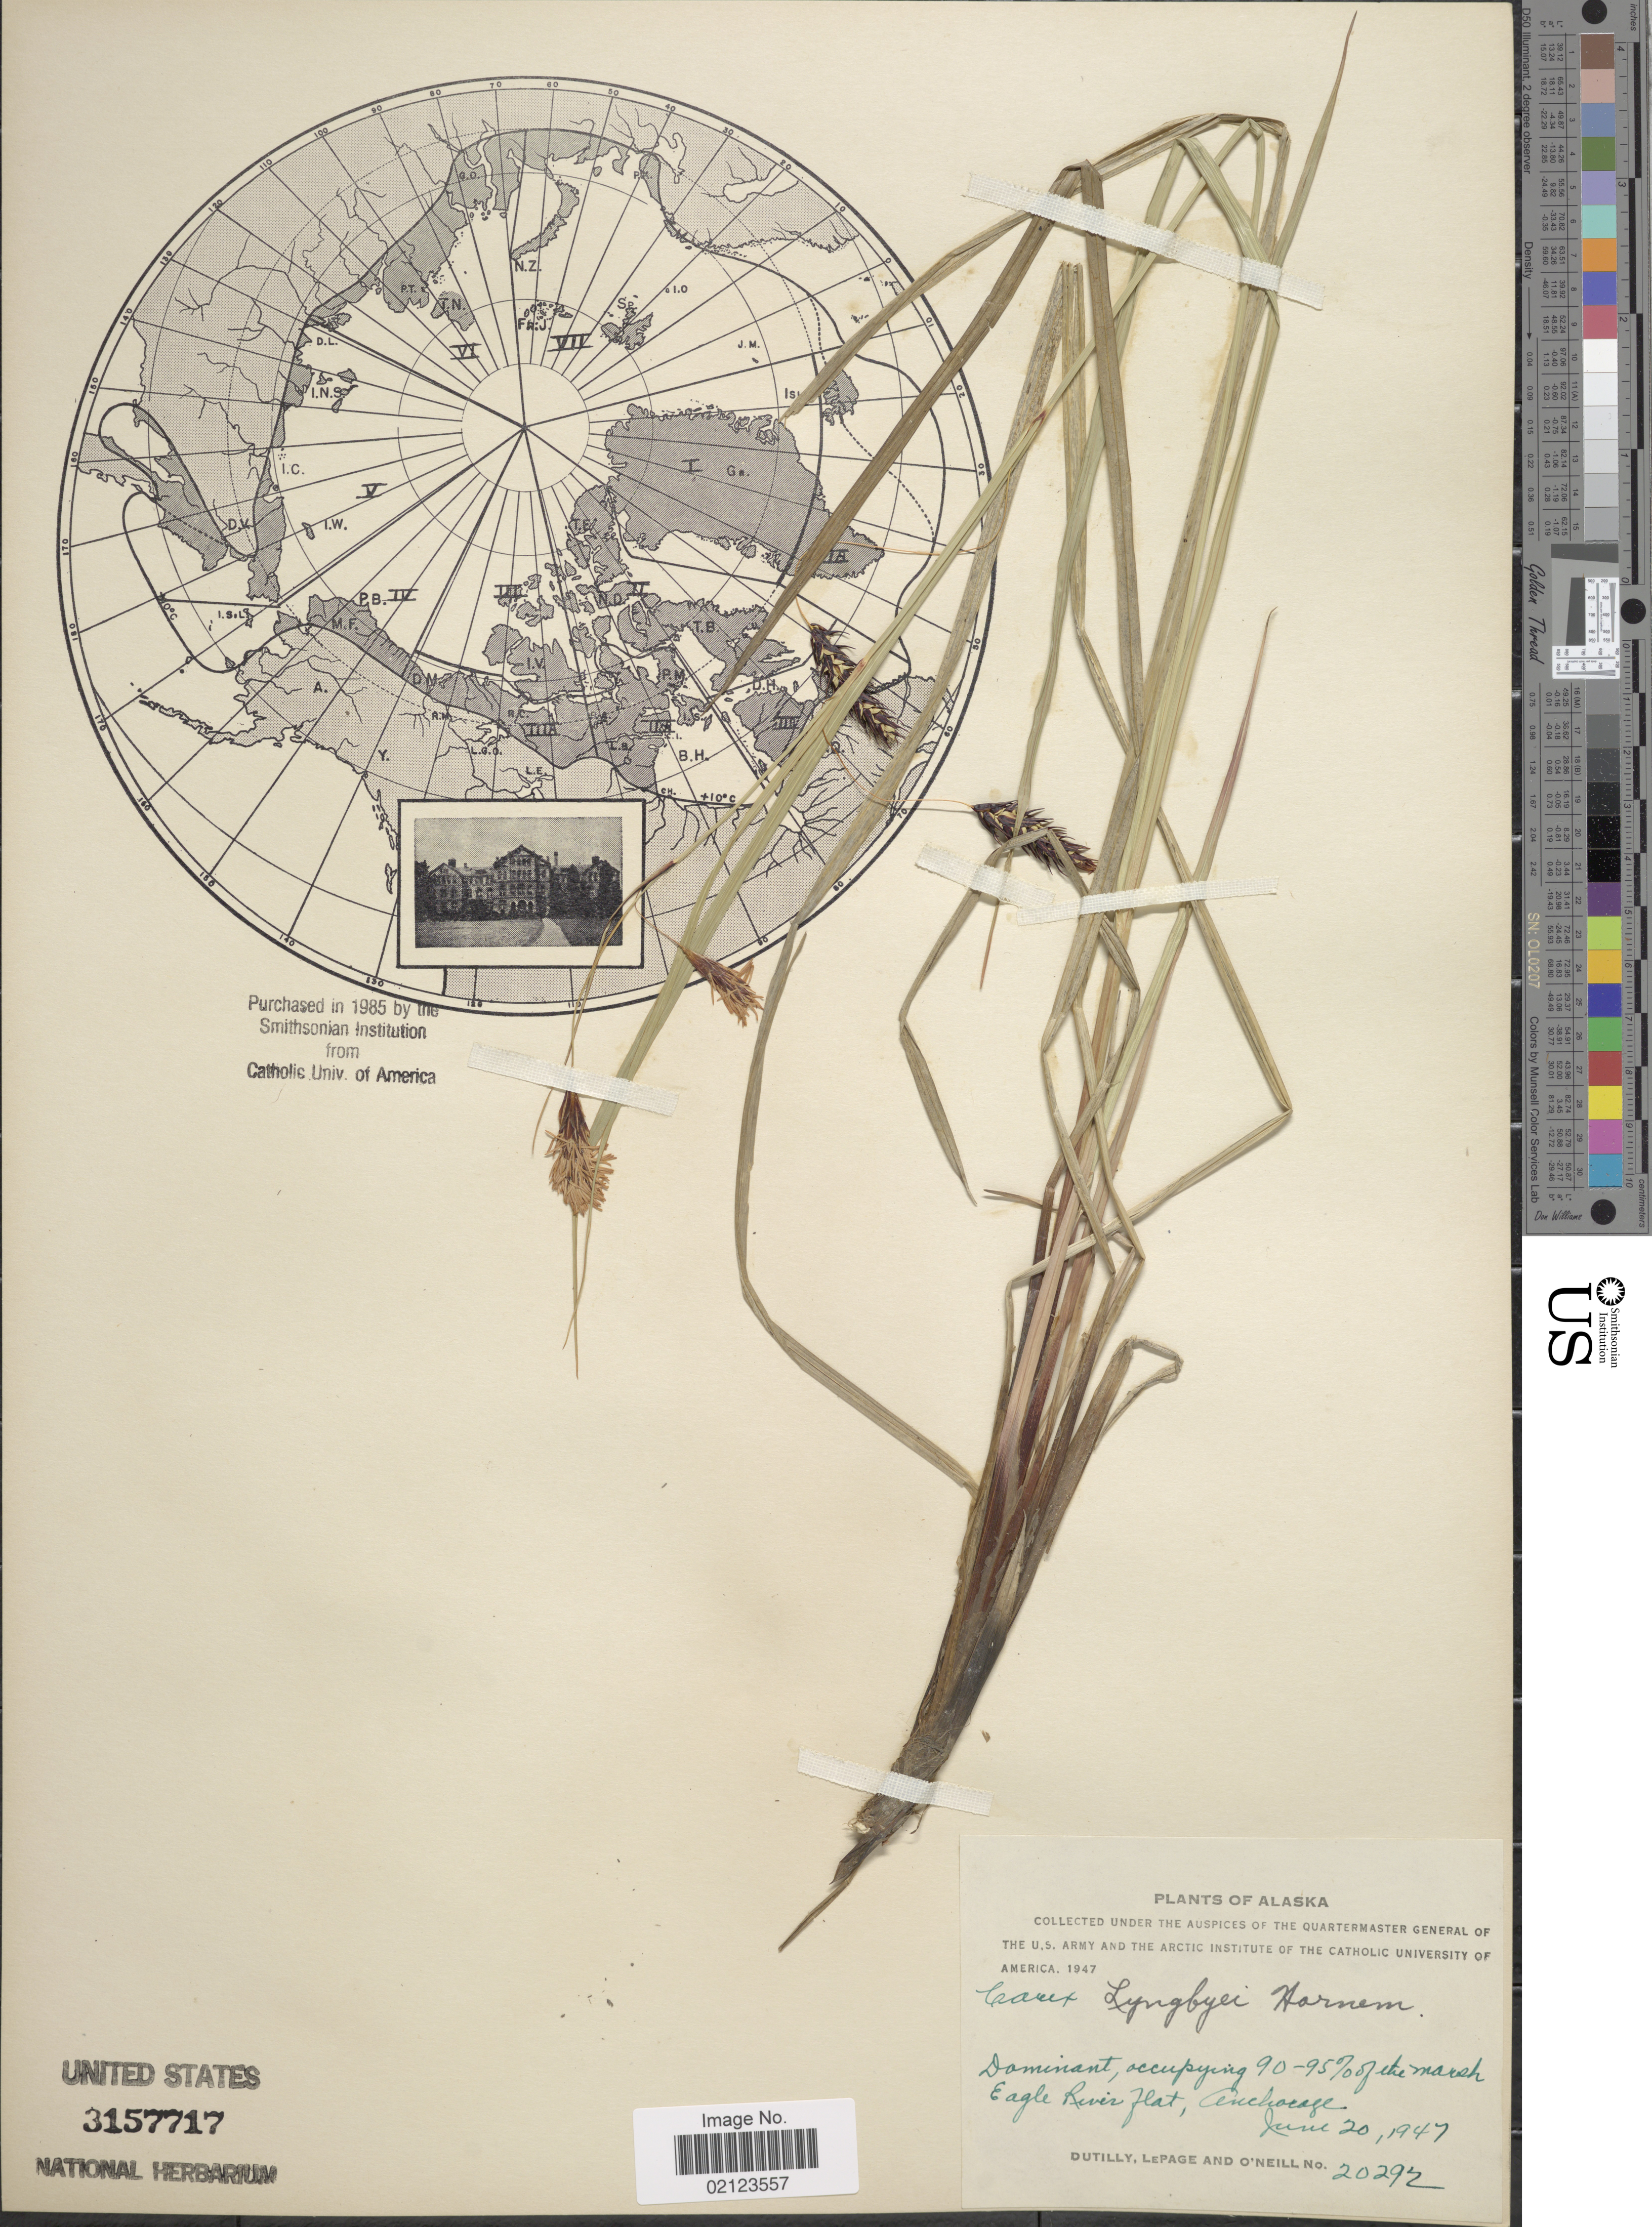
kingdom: Plantae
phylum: Tracheophyta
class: Liliopsida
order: Poales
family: Cyperaceae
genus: Carex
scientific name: Carex lyngbyei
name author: Hornem.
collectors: -. Dutilly, -. LePage & -. O'Neill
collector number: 20292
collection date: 1947-06-20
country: United States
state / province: Alaska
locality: Eagle River flat, Anchorage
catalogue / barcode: US 3157717